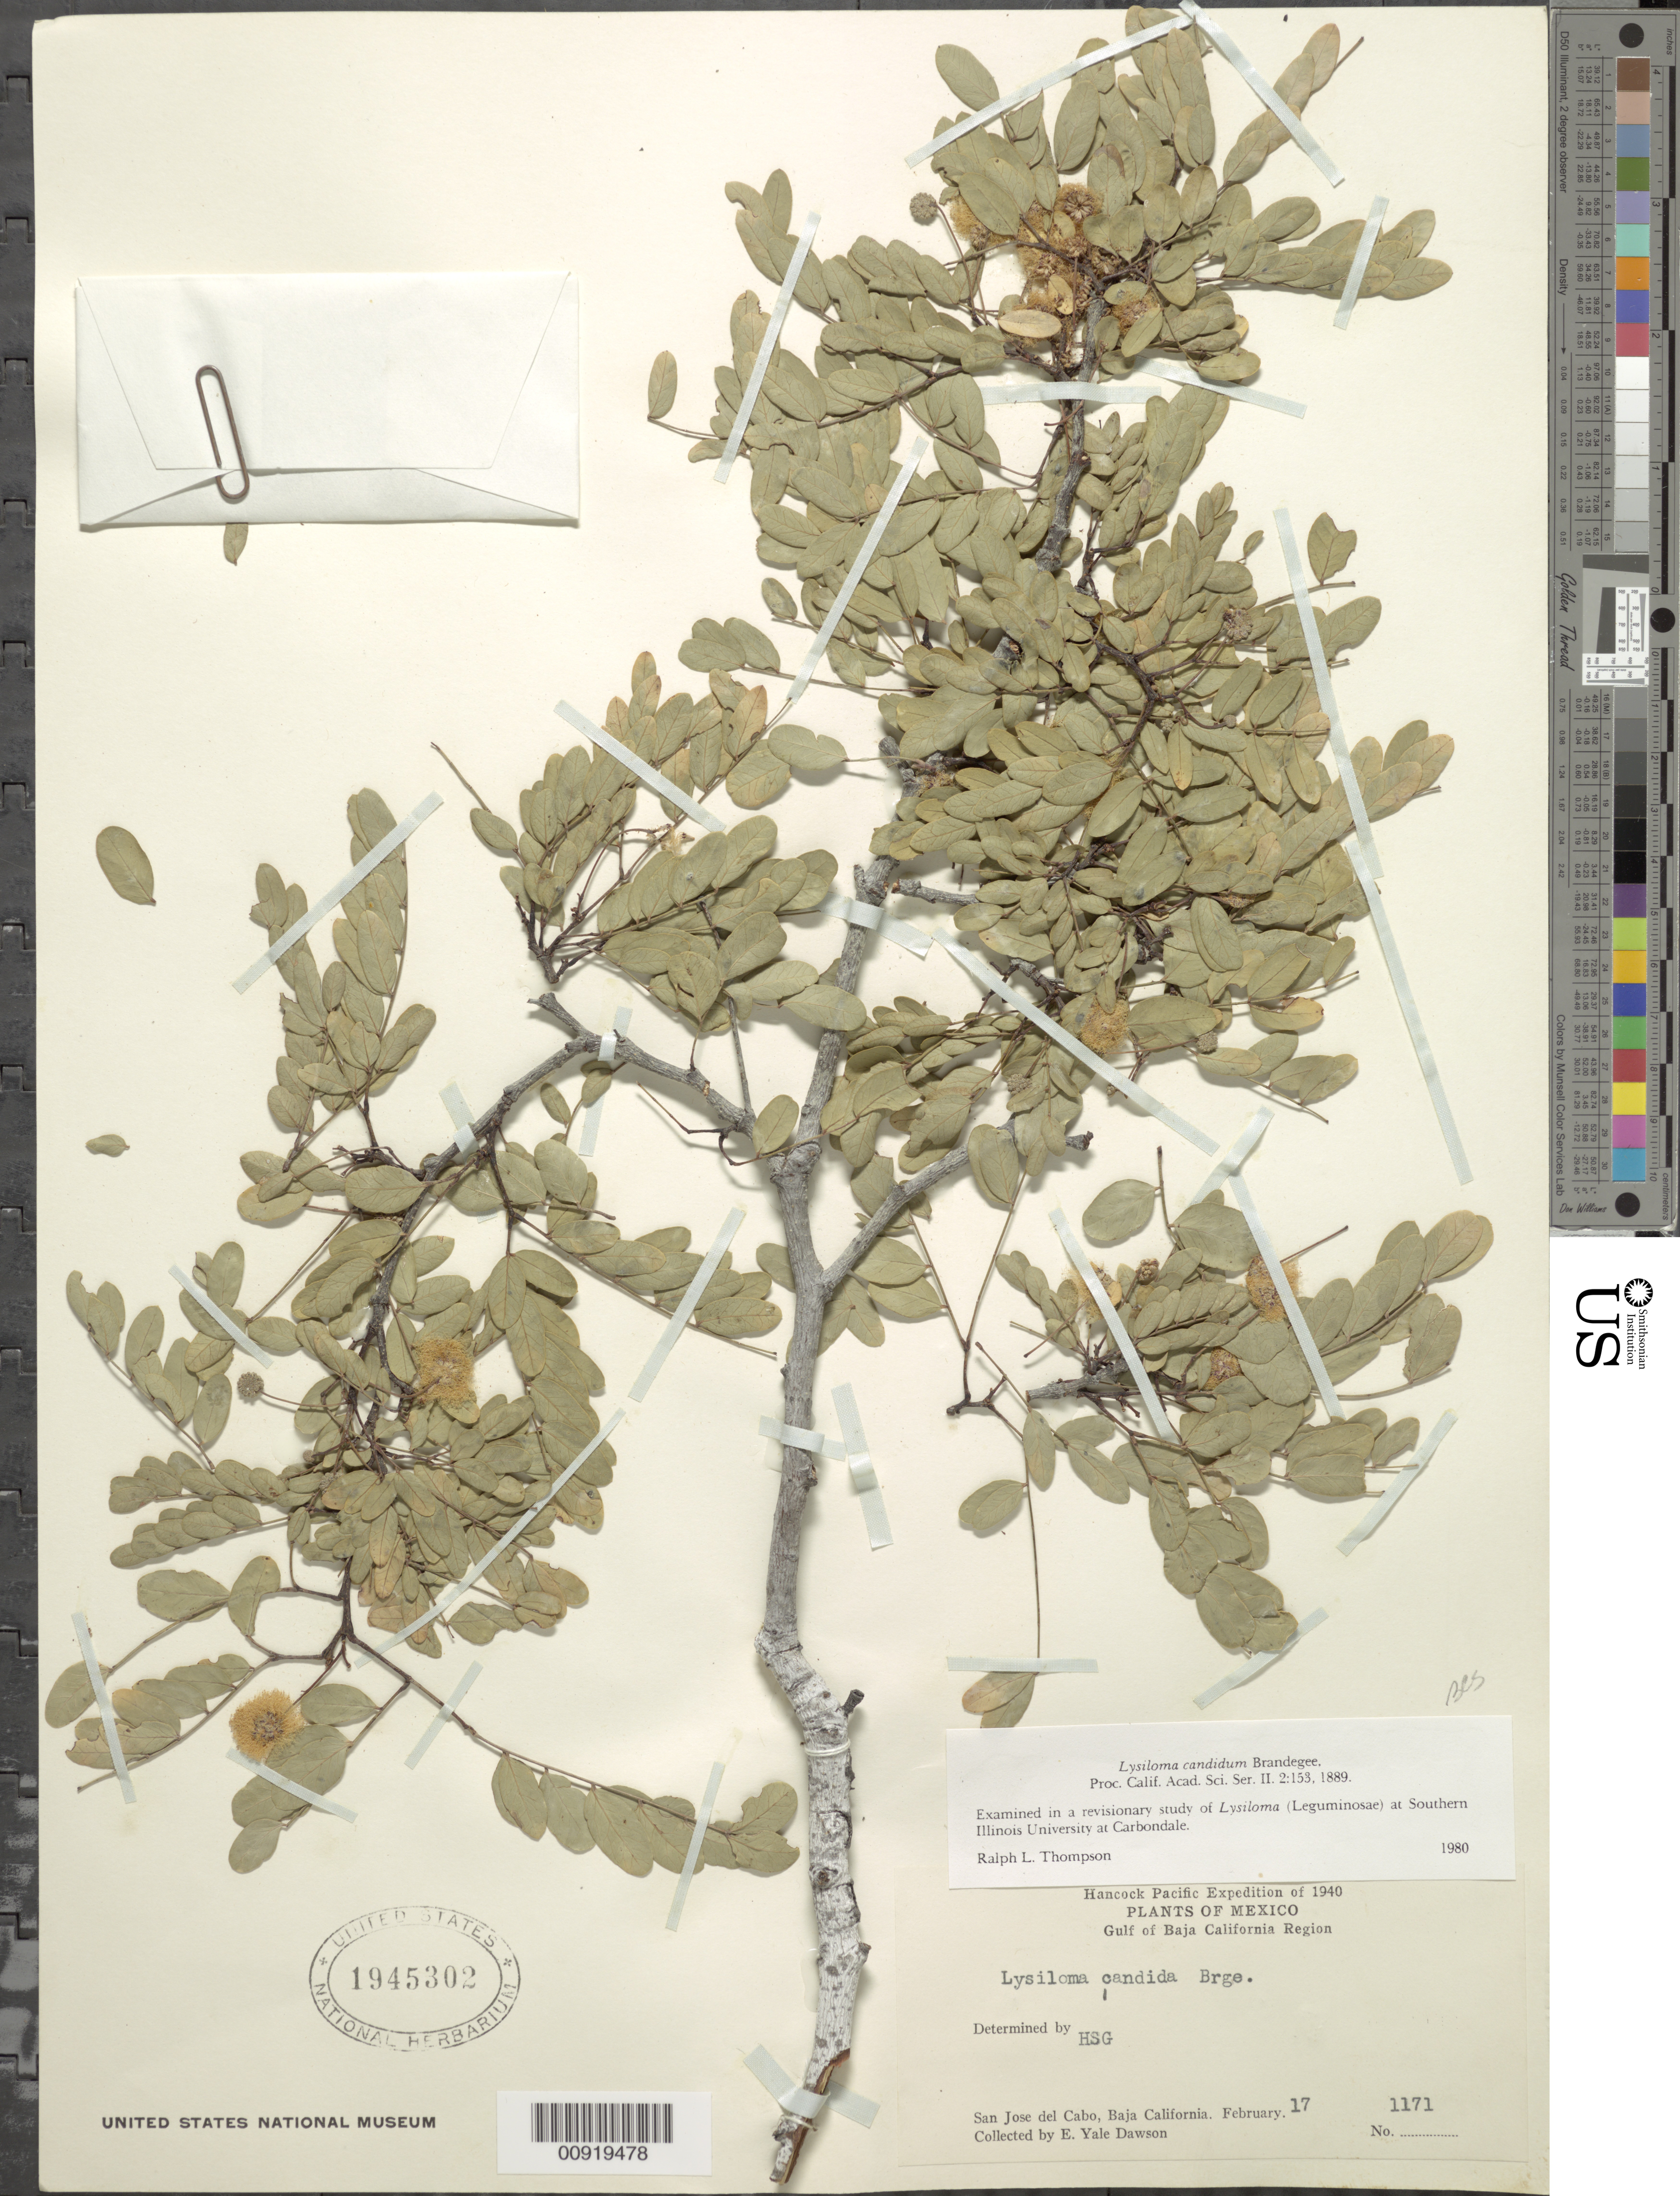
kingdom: Plantae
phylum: Tracheophyta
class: Magnoliopsida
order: Fabales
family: Fabaceae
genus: Lysiloma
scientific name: Lysiloma candidum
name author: Brandegee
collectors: E. Y. Dawson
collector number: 1171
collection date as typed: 17 Feb 1940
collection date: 1940-02-17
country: Mexico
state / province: Baja California Sur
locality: San José del Cabo, Baja California.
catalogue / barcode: US 1945302